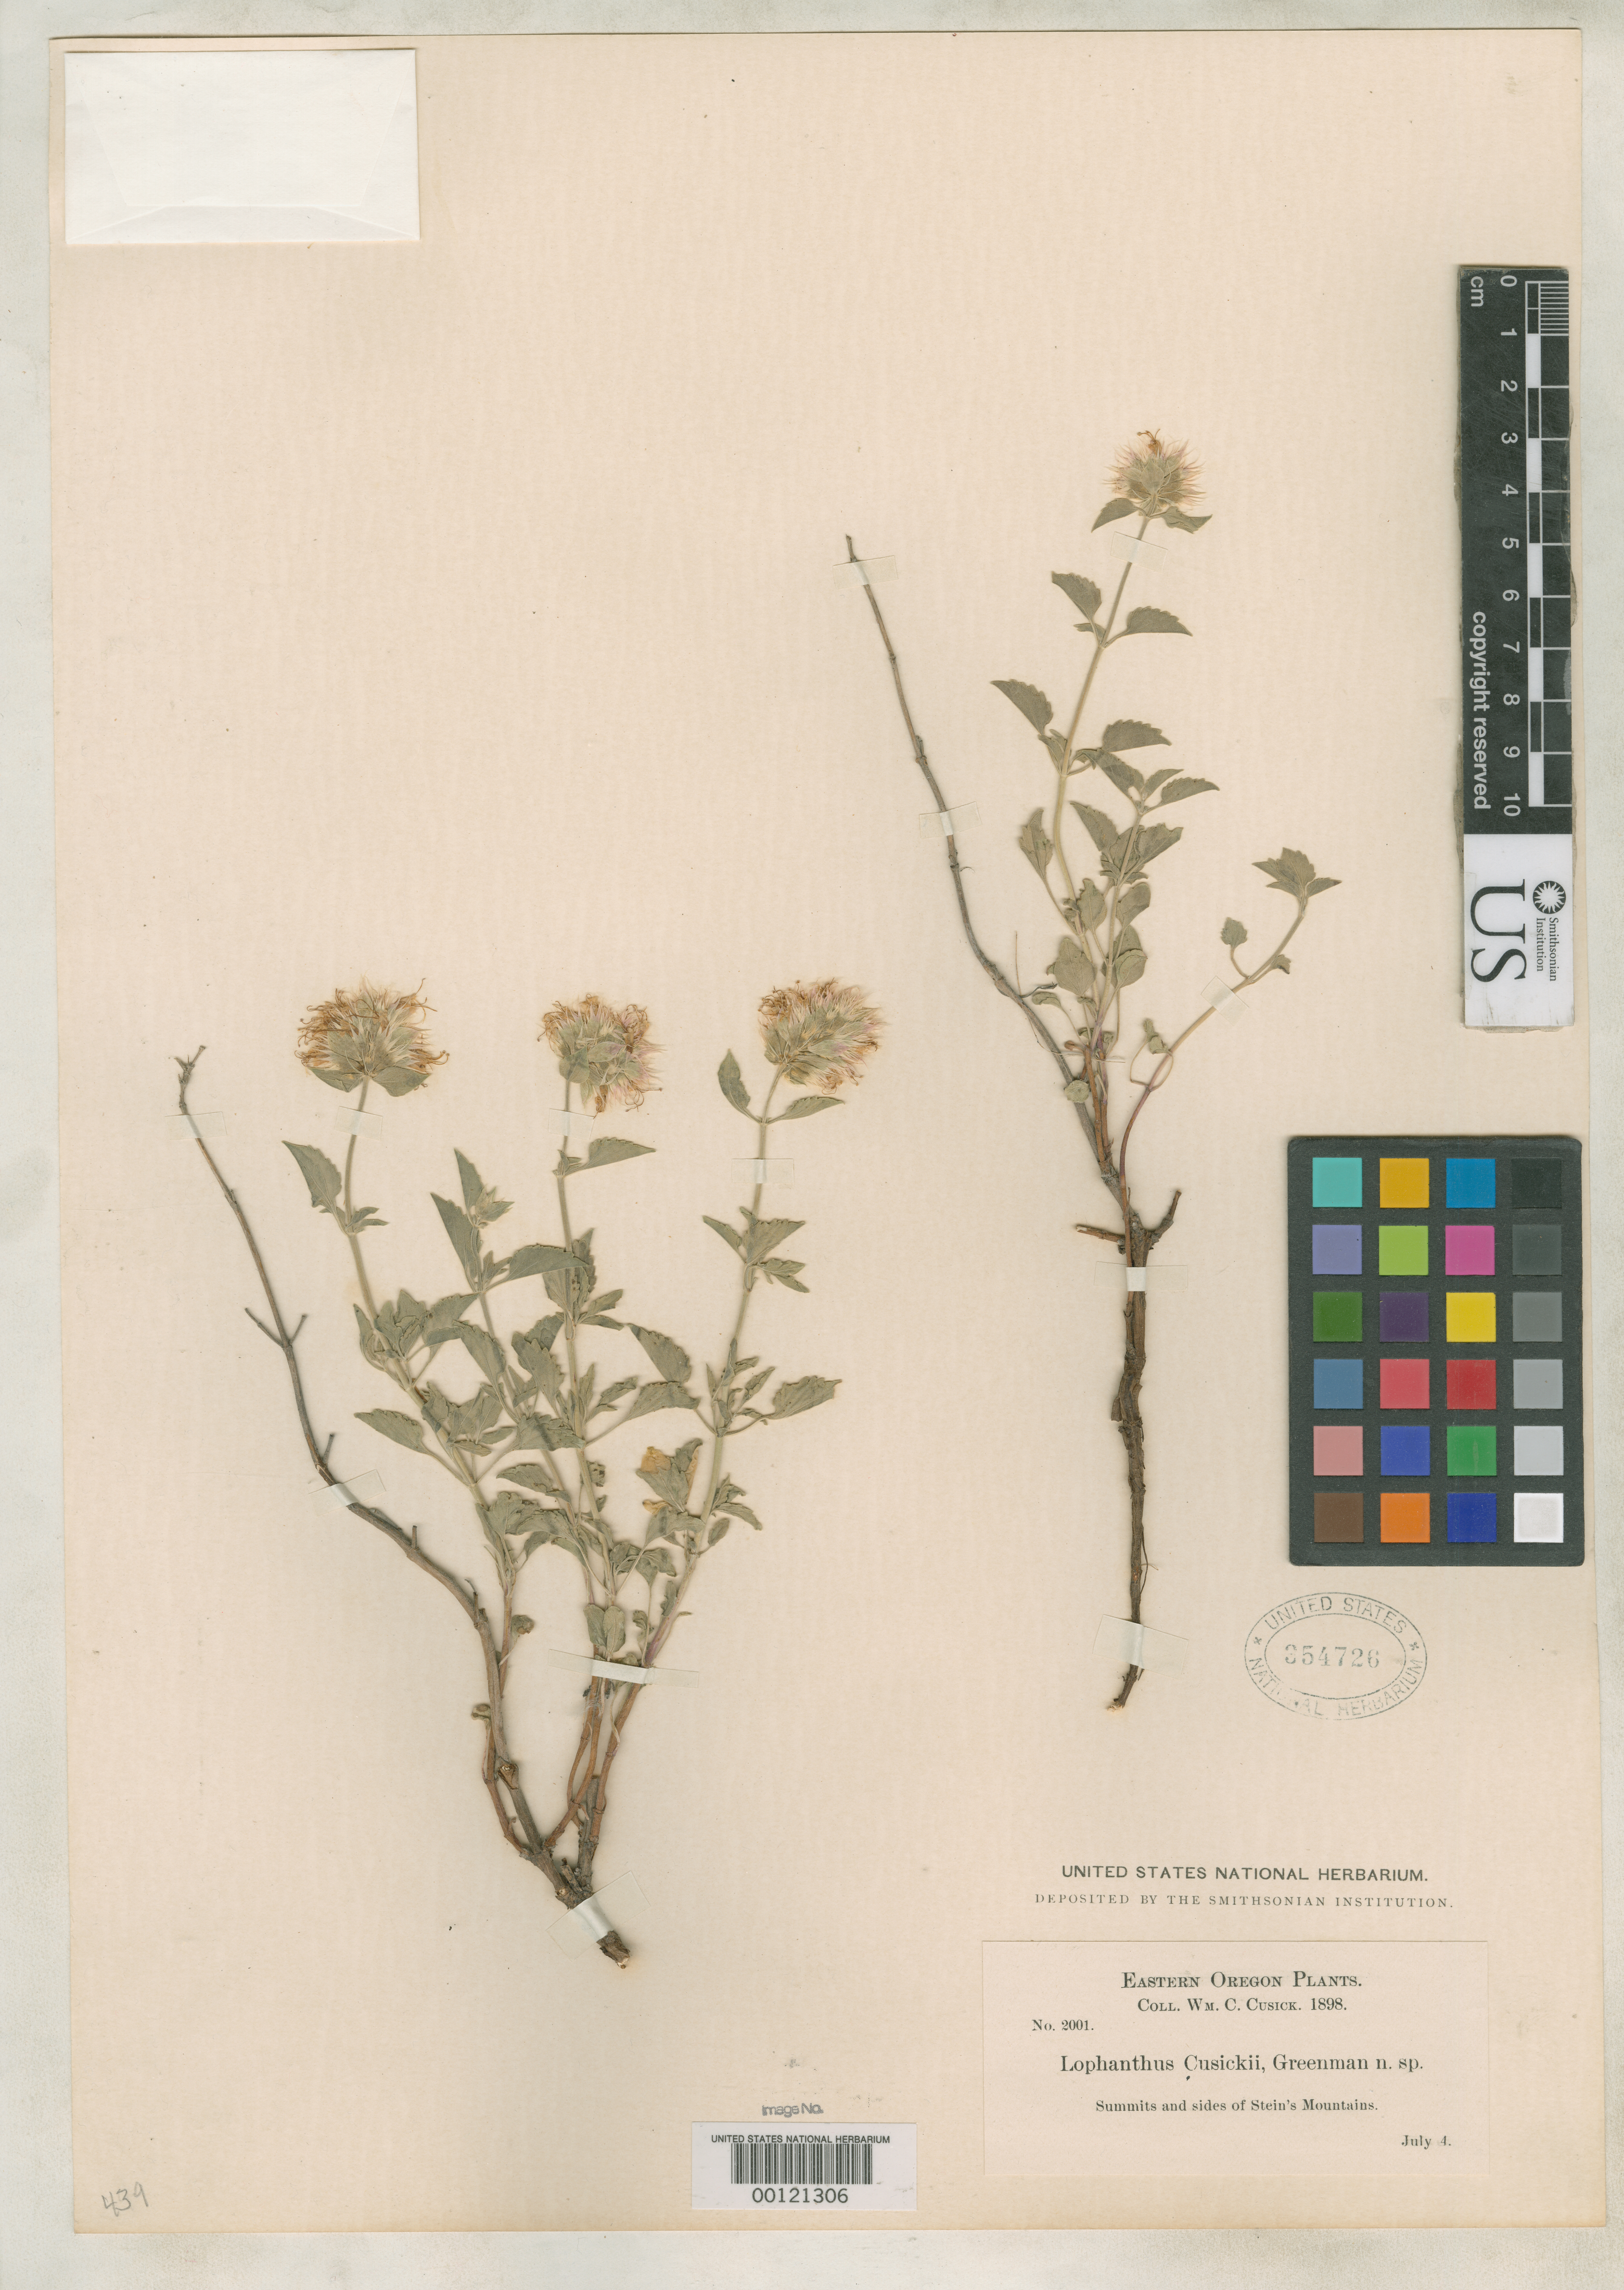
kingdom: Plantae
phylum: Tracheophyta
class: Magnoliopsida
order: Lamiales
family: Lamiaceae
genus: Lophanthus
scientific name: Lophanthus cusickii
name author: Greenm.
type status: Isotype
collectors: W. C. Cusick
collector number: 2001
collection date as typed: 04 Jul 1898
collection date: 1898-07-04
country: United States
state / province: Oregon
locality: Stein's Mt.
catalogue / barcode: US 354726